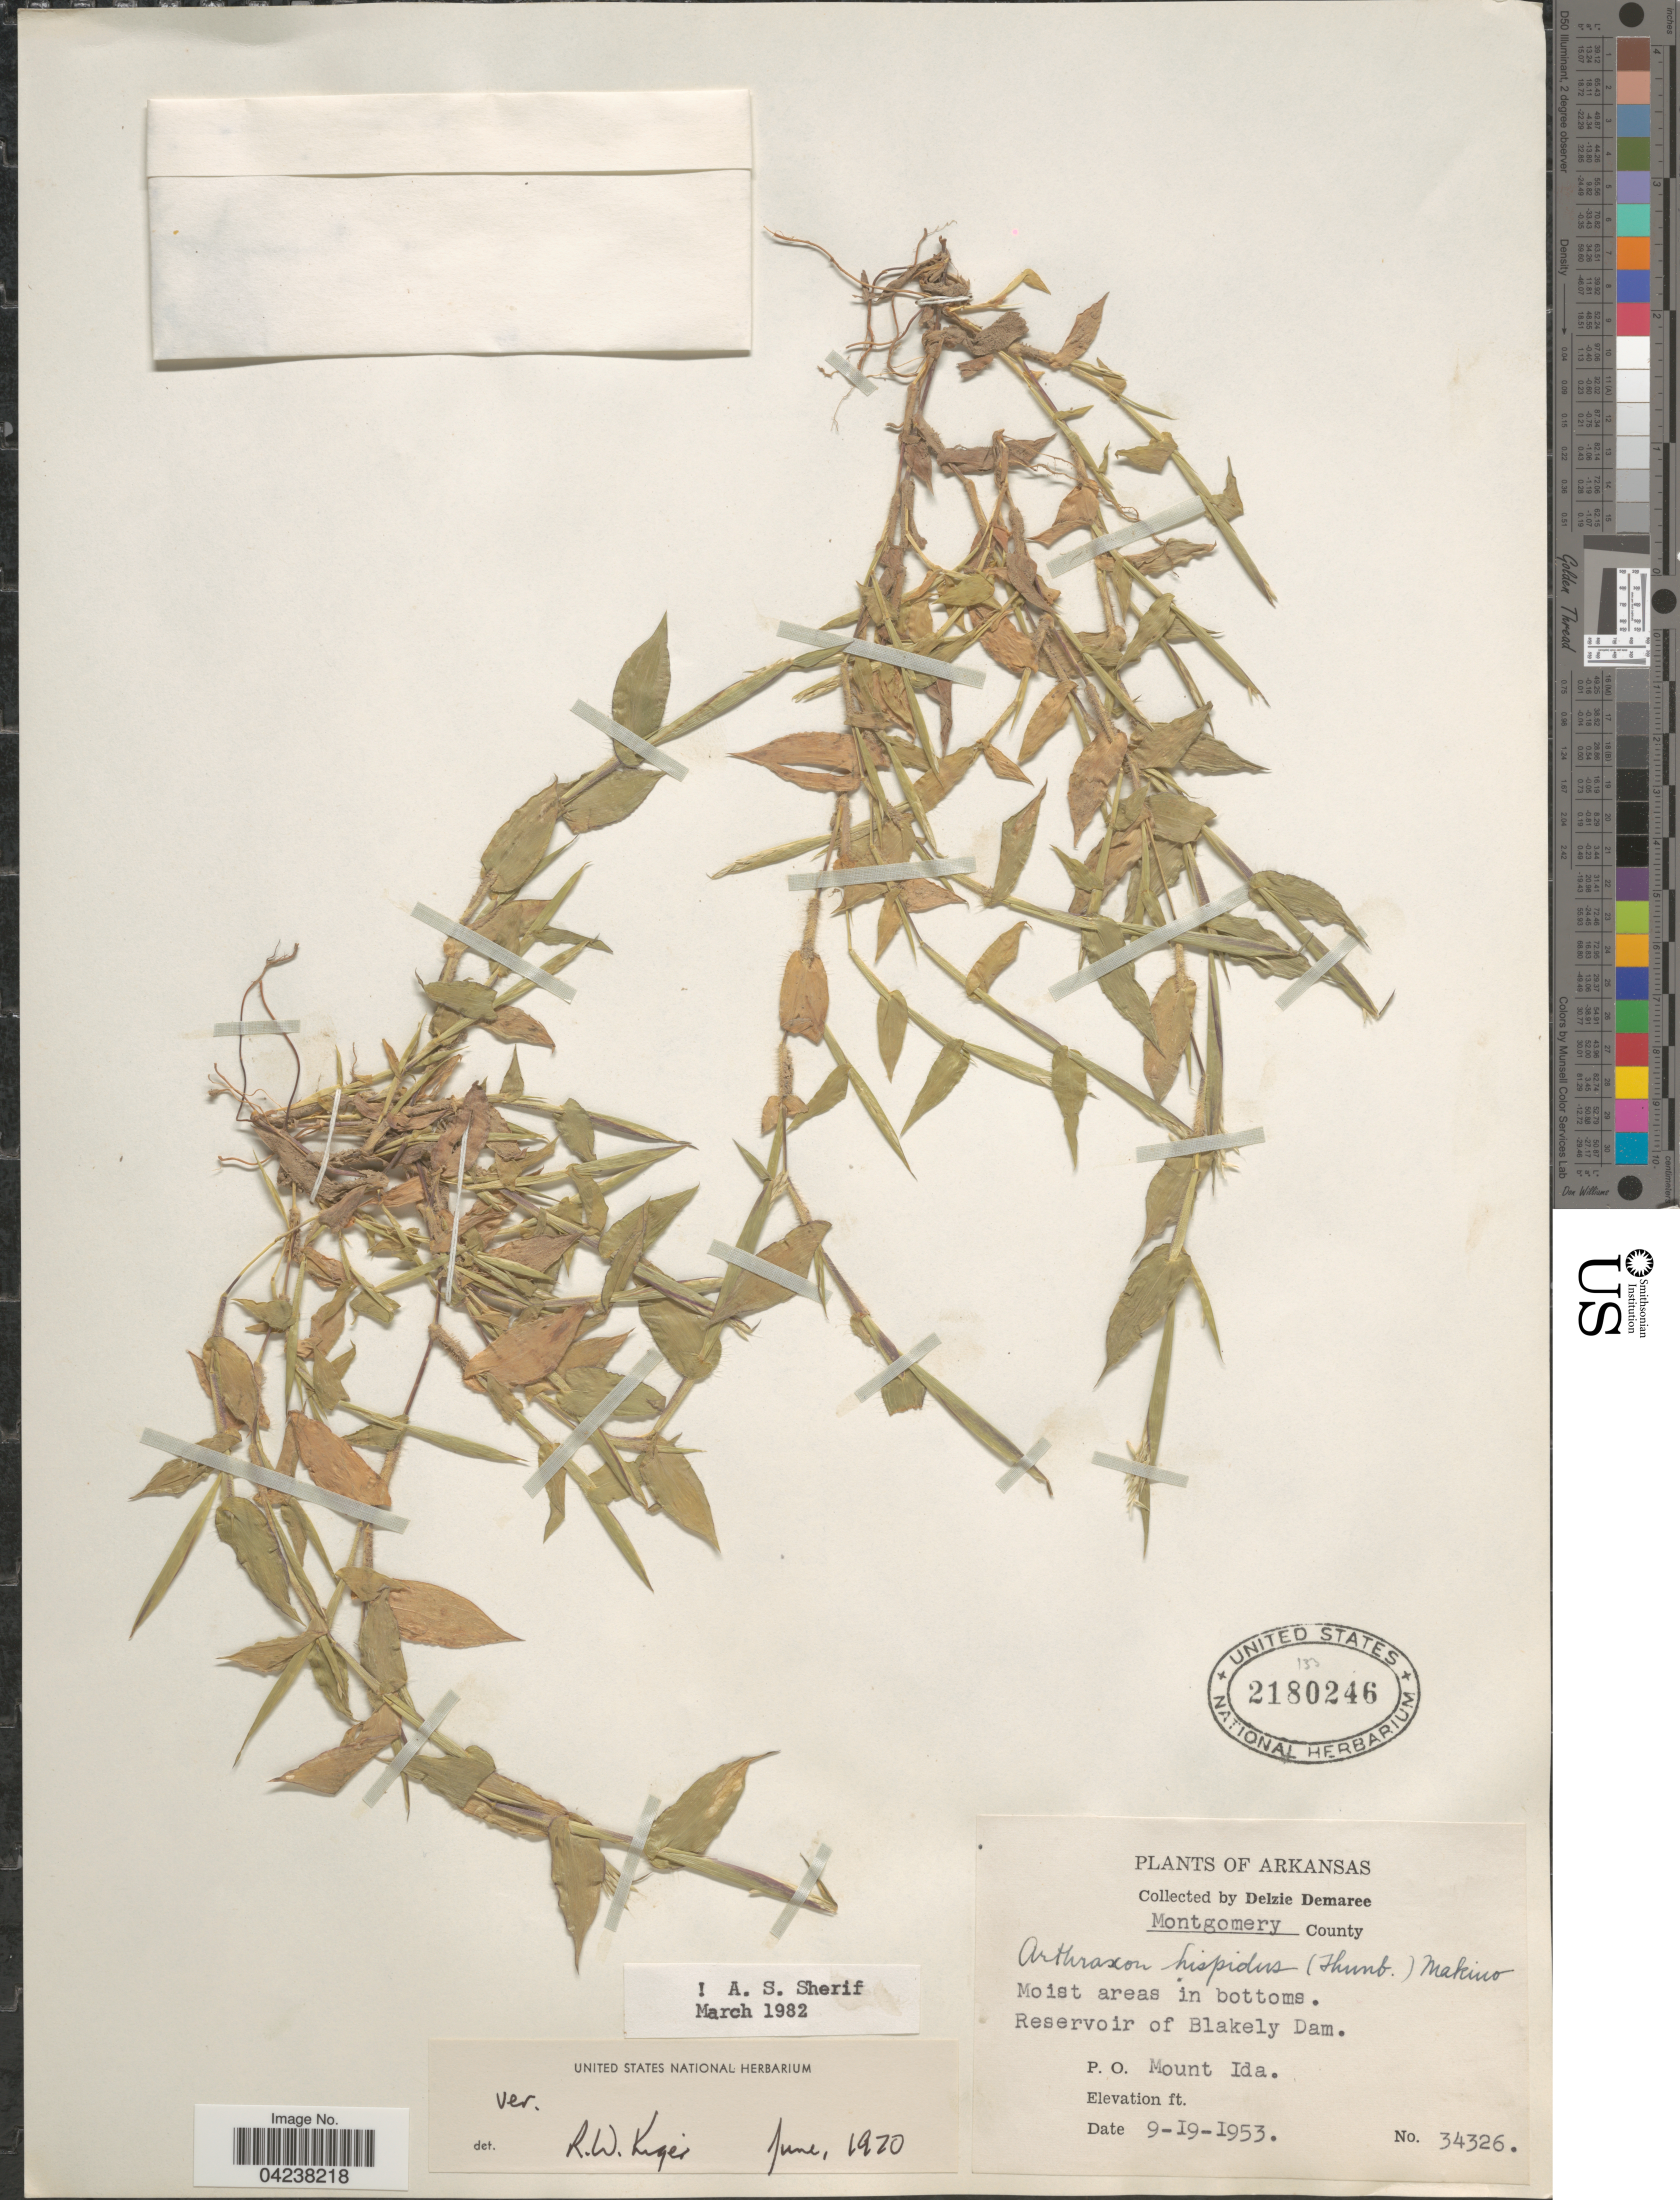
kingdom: Plantae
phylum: Tracheophyta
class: Liliopsida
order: Poales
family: Poaceae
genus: Arthraxon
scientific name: Arthraxon hispidus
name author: (Thunb.) Makino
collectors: D. Demaree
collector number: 34326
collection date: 1953-09-19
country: United States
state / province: Arkansas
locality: Montgomery County. Moist areas in bottoms. Reservoir of Blakely Dam. P. O. Mount Ida.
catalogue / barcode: US 2180246